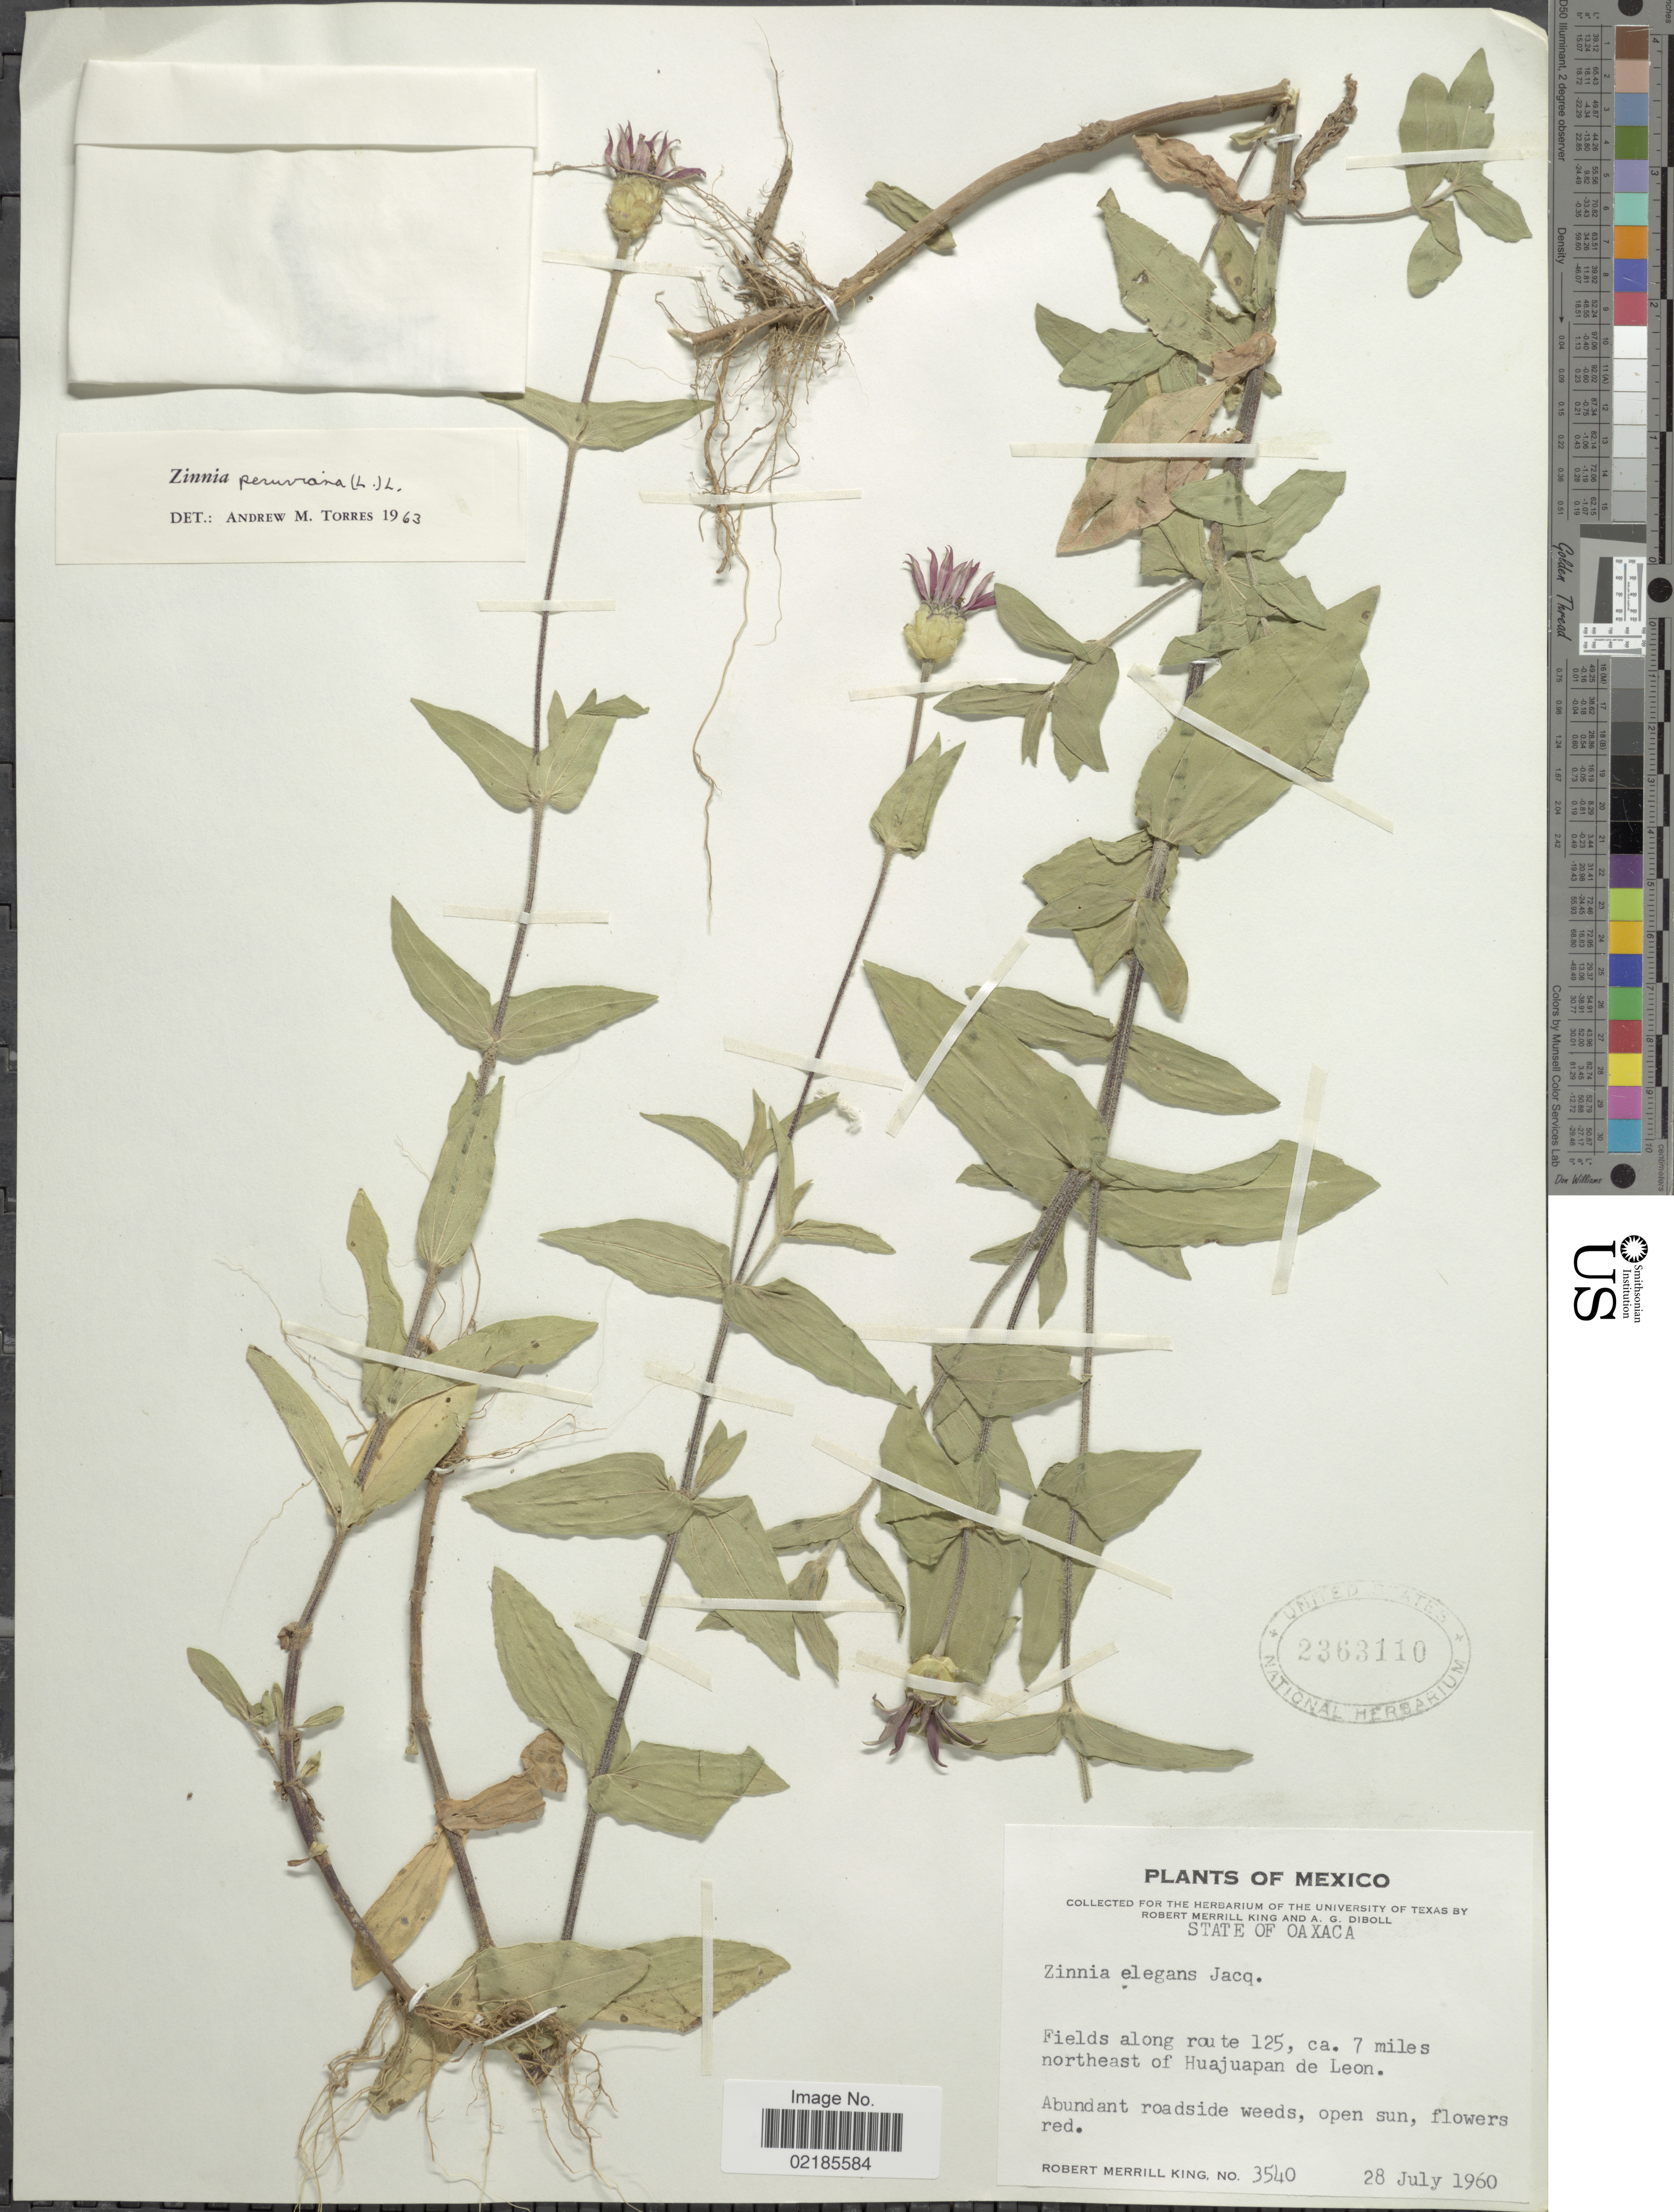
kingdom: Plantae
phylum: Tracheophyta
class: Magnoliopsida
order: Asterales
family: Asteraceae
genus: Zinnia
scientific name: Zinnia peruviana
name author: (L.) L.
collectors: R. M. King & A. Diboll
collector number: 3540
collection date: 1960-07-28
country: Mexico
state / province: Oaxaca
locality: Fields along route 125, ca 7 miles northeast of Huajuapan de Leon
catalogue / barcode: US 2363110